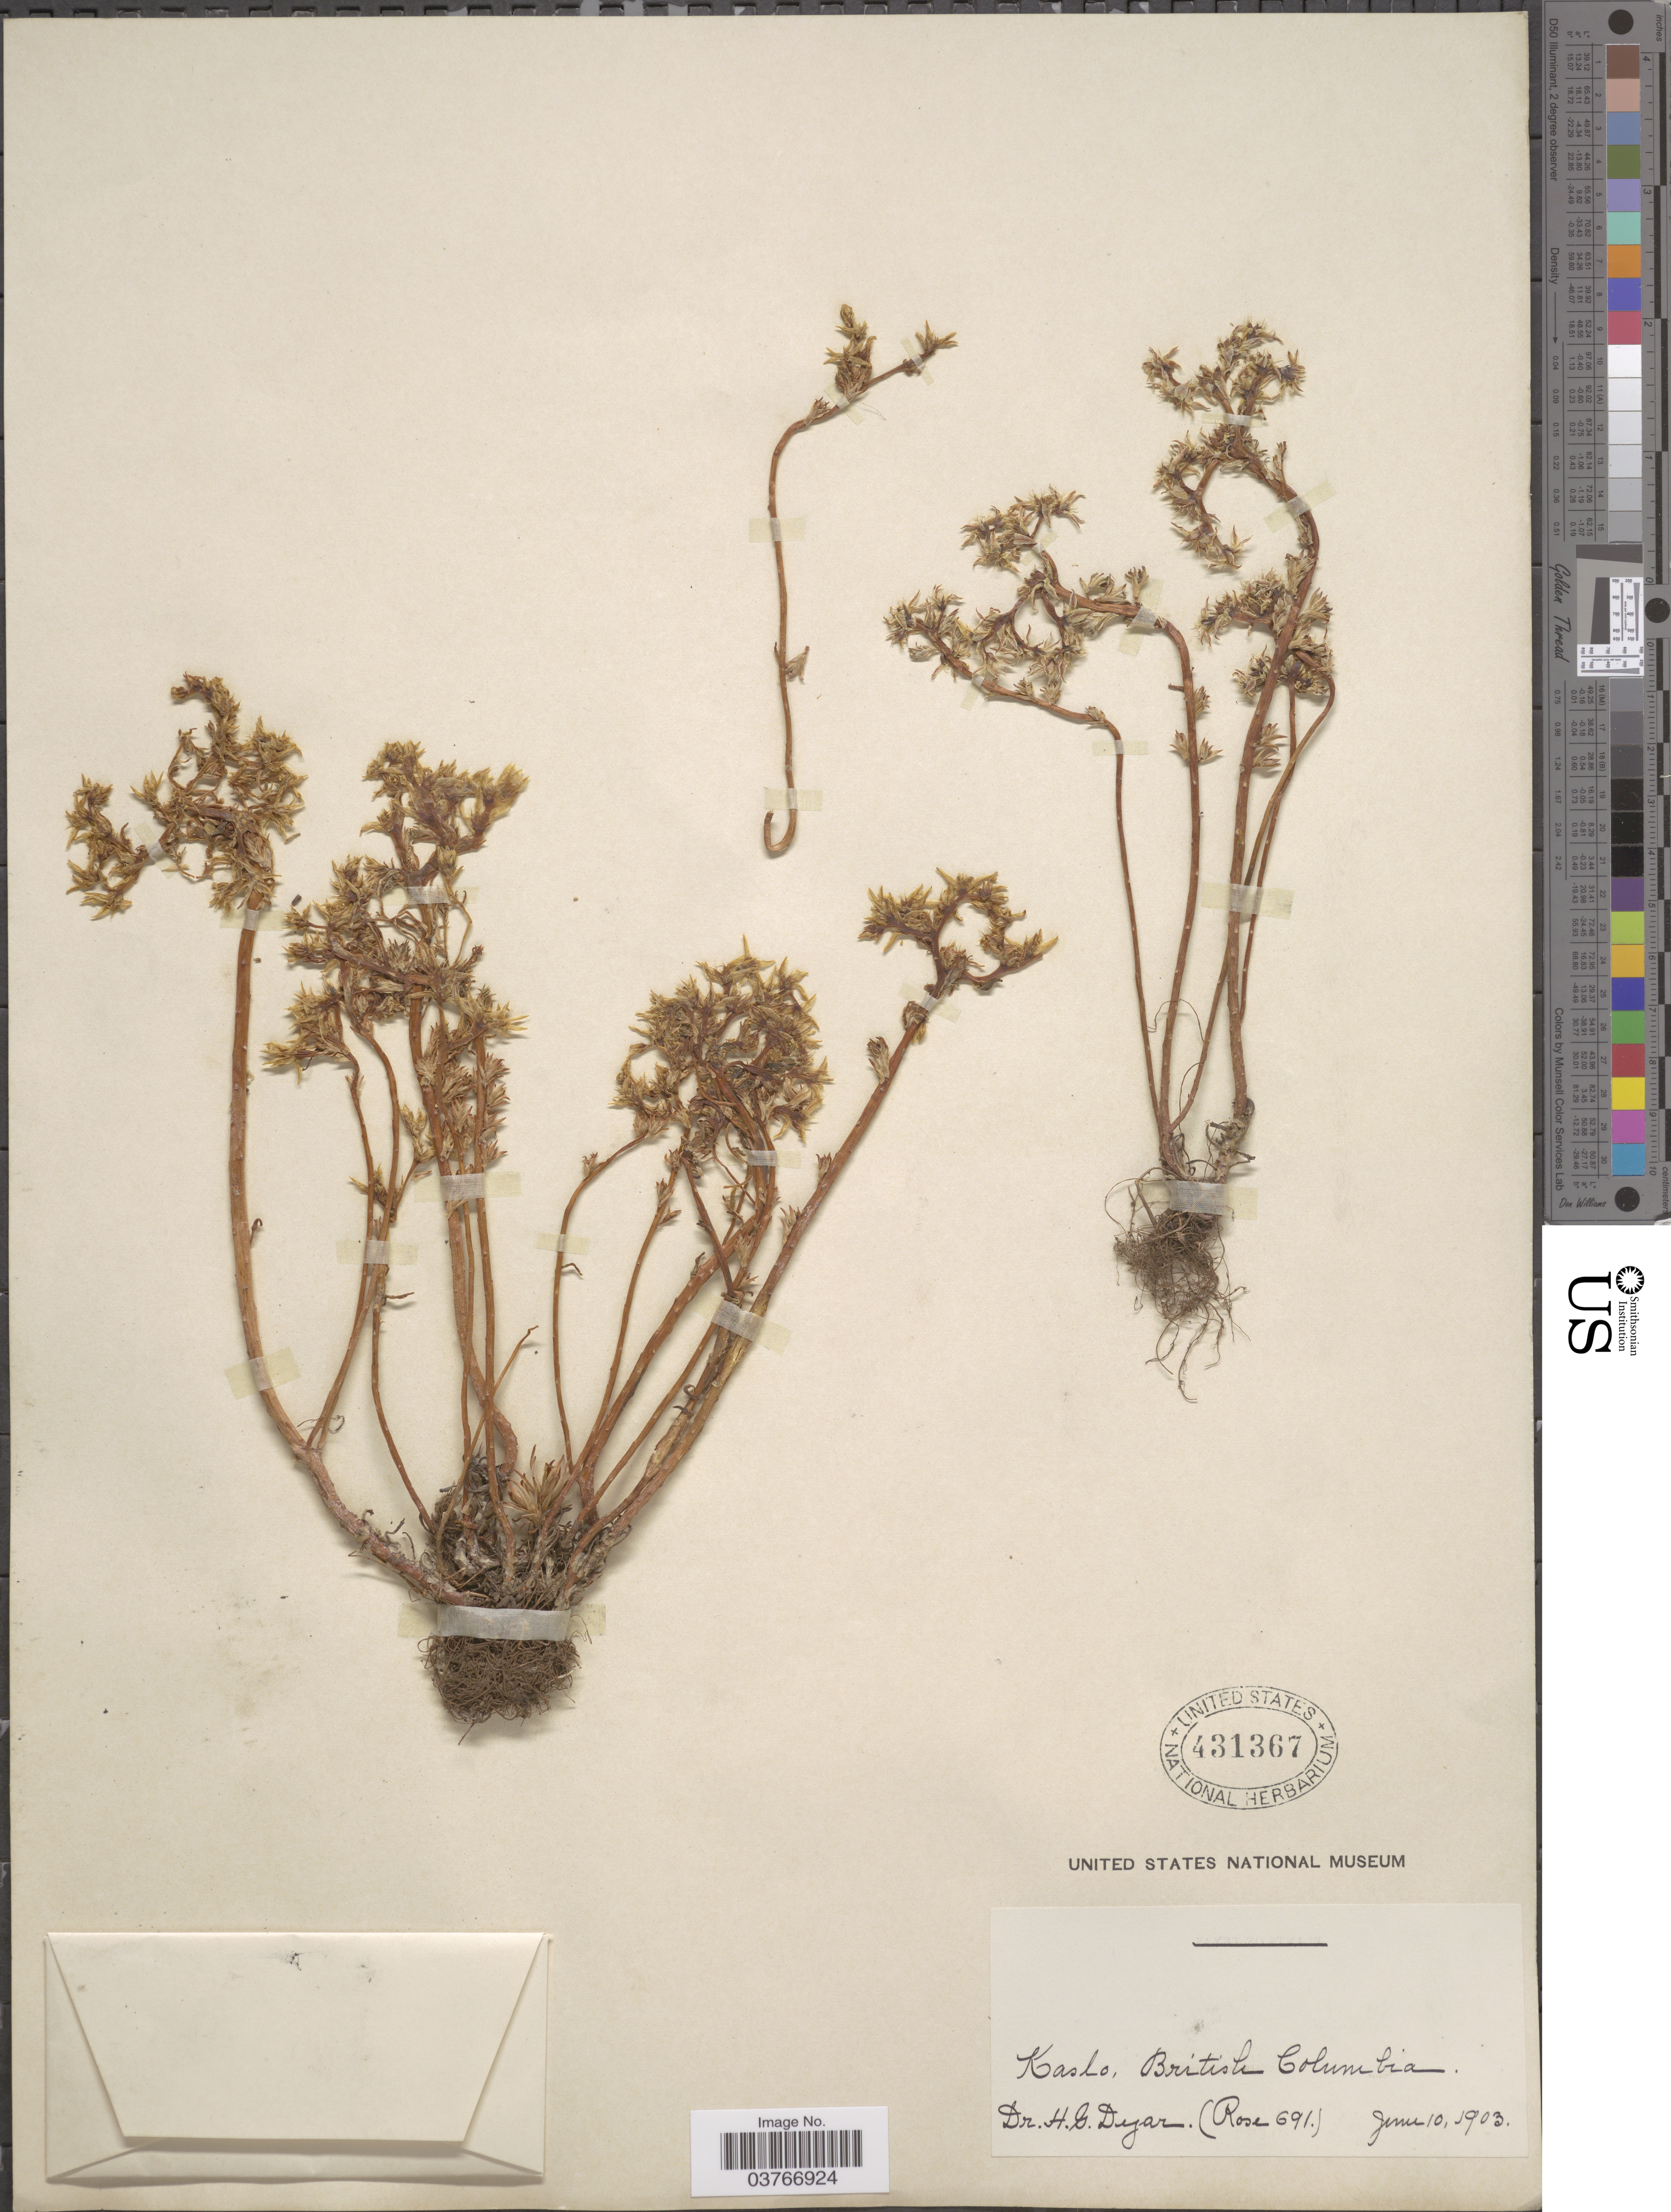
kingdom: Plantae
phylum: Tracheophyta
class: Magnoliopsida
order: Saxifragales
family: Crassulaceae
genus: Sedum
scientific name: Sedum sp.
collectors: H. Dyar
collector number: Rose691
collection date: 1903-06-10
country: Canada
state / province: British Columbia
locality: Kaslo.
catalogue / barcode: US 431367